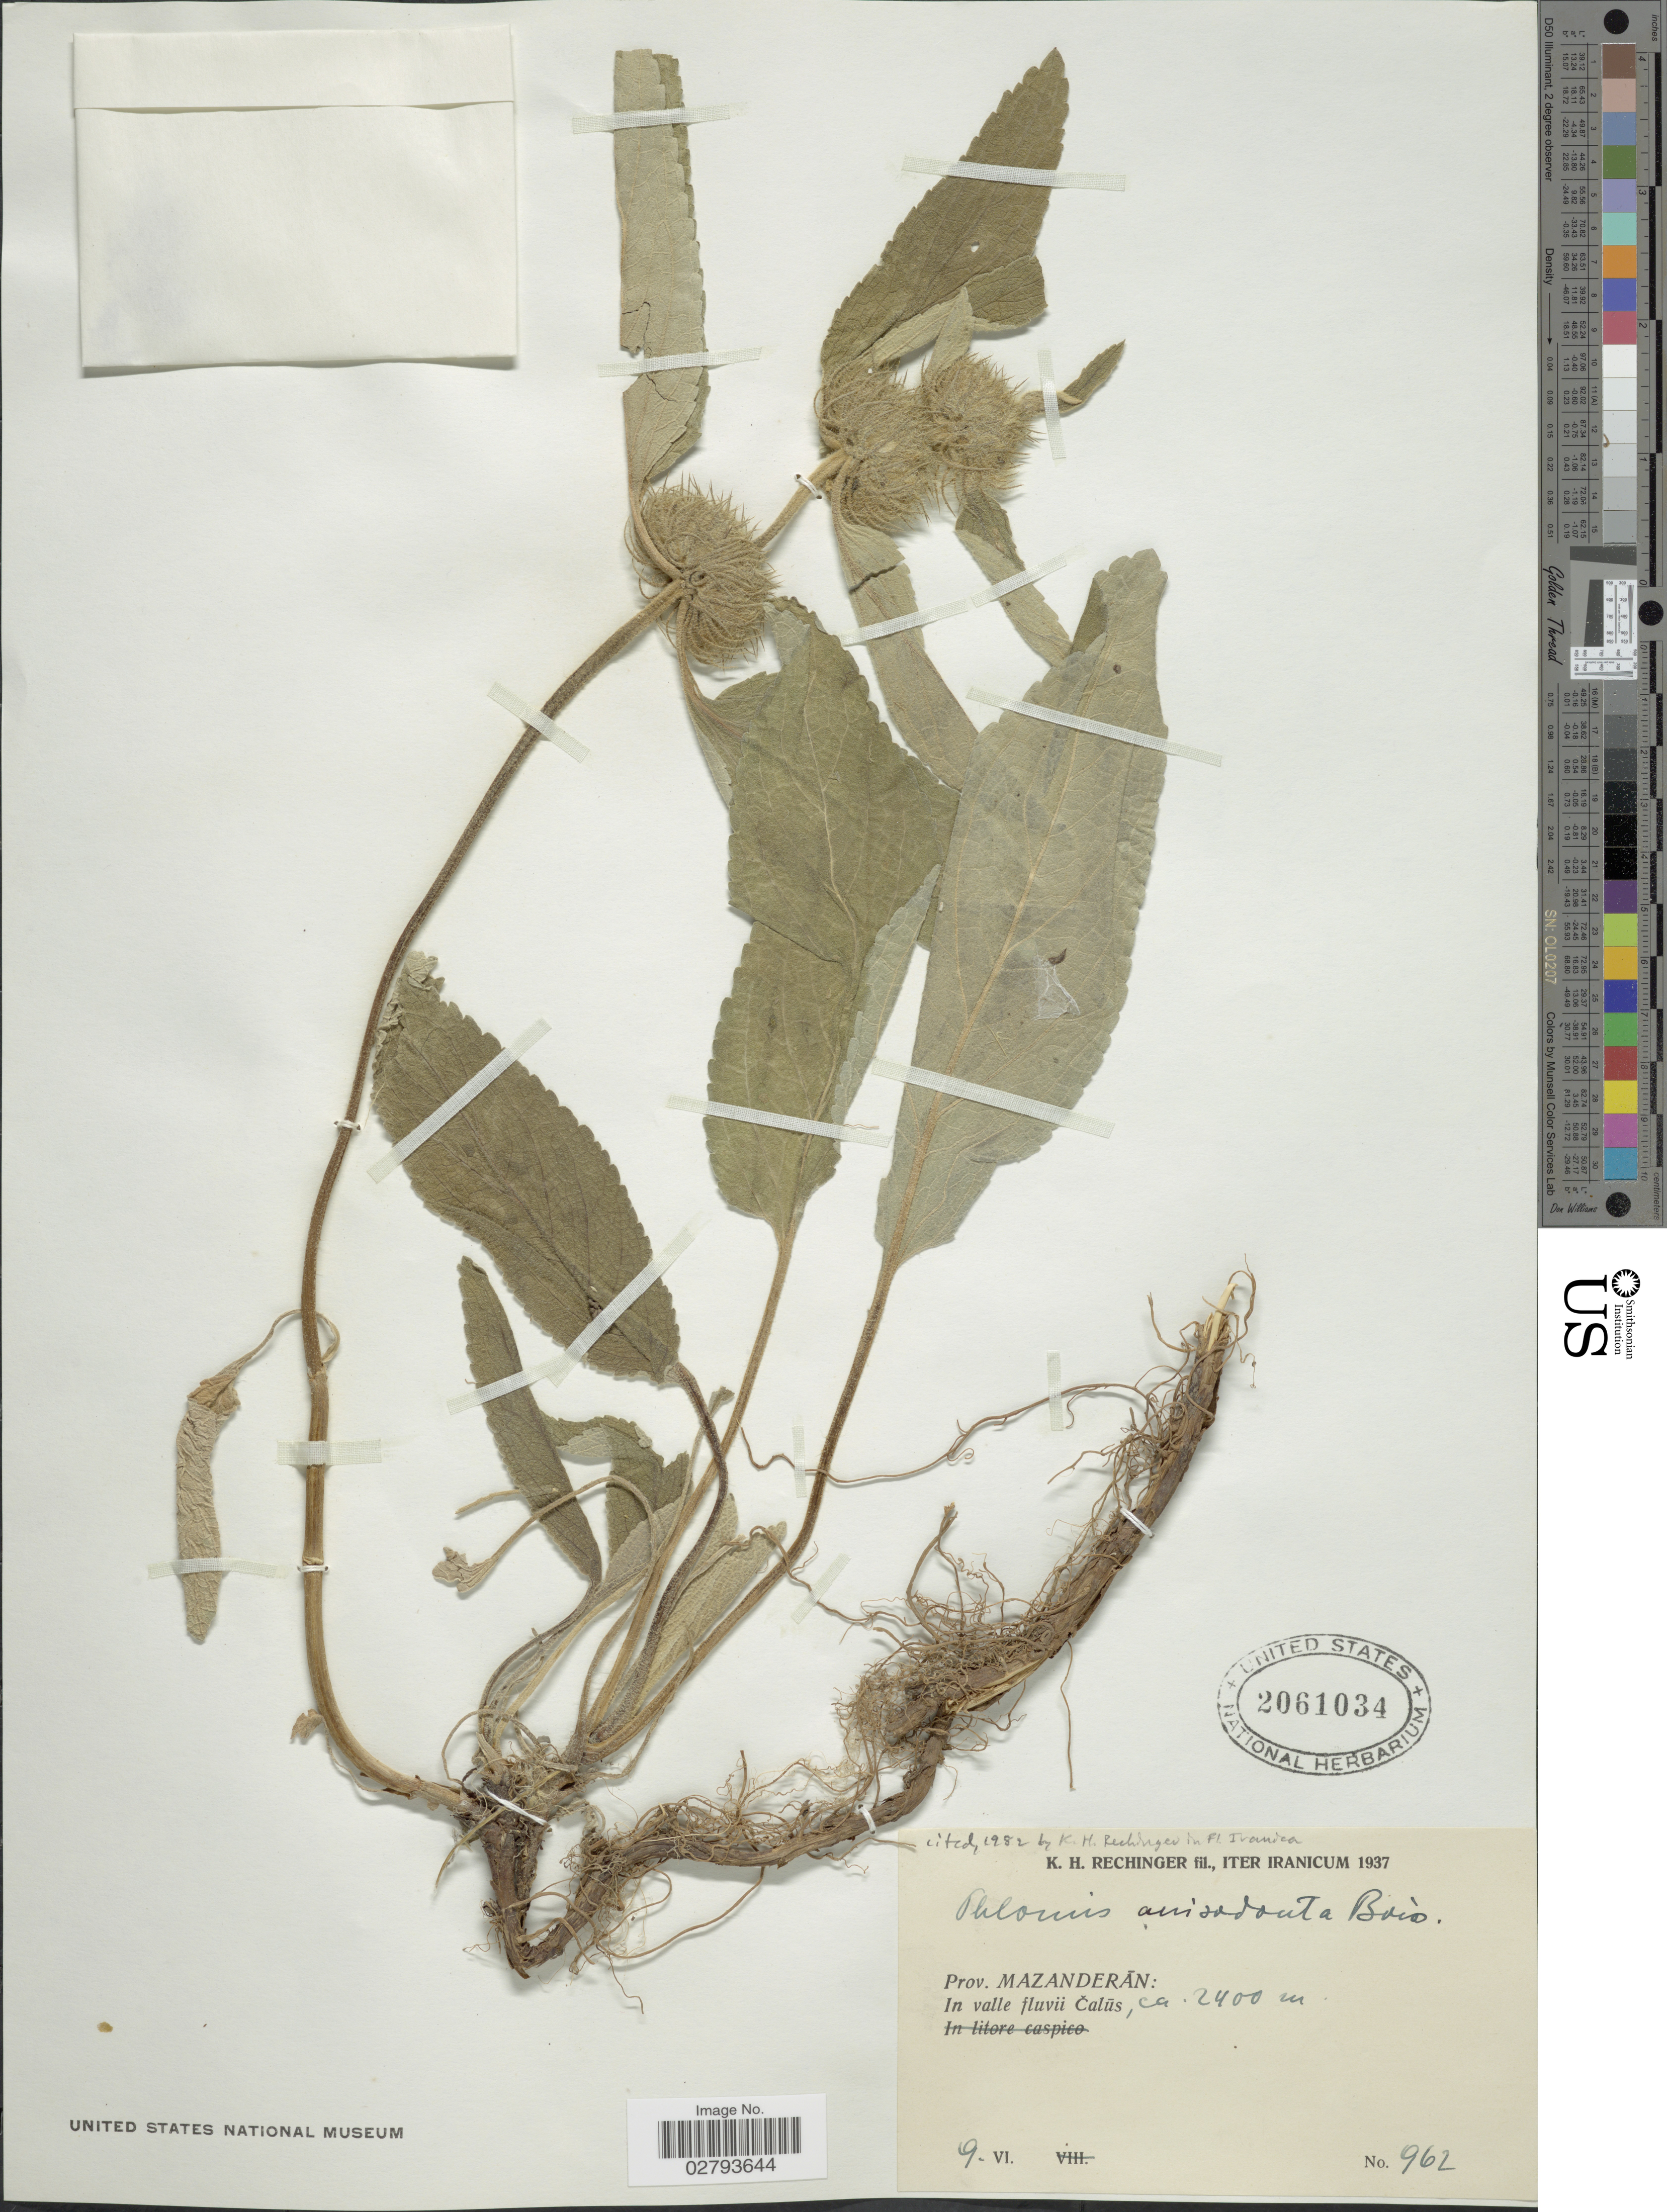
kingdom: Plantae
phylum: Tracheophyta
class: Magnoliopsida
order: Lamiales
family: Lamiaceae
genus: Phlomis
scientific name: Phlomis anisodonta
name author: Boiss.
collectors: K. H. Rechinger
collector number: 962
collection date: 1937-06-09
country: Iran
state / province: Mazandaran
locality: Prov. Mazanderán: In valle fluvii Calüs.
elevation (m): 2400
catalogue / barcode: US 2061034